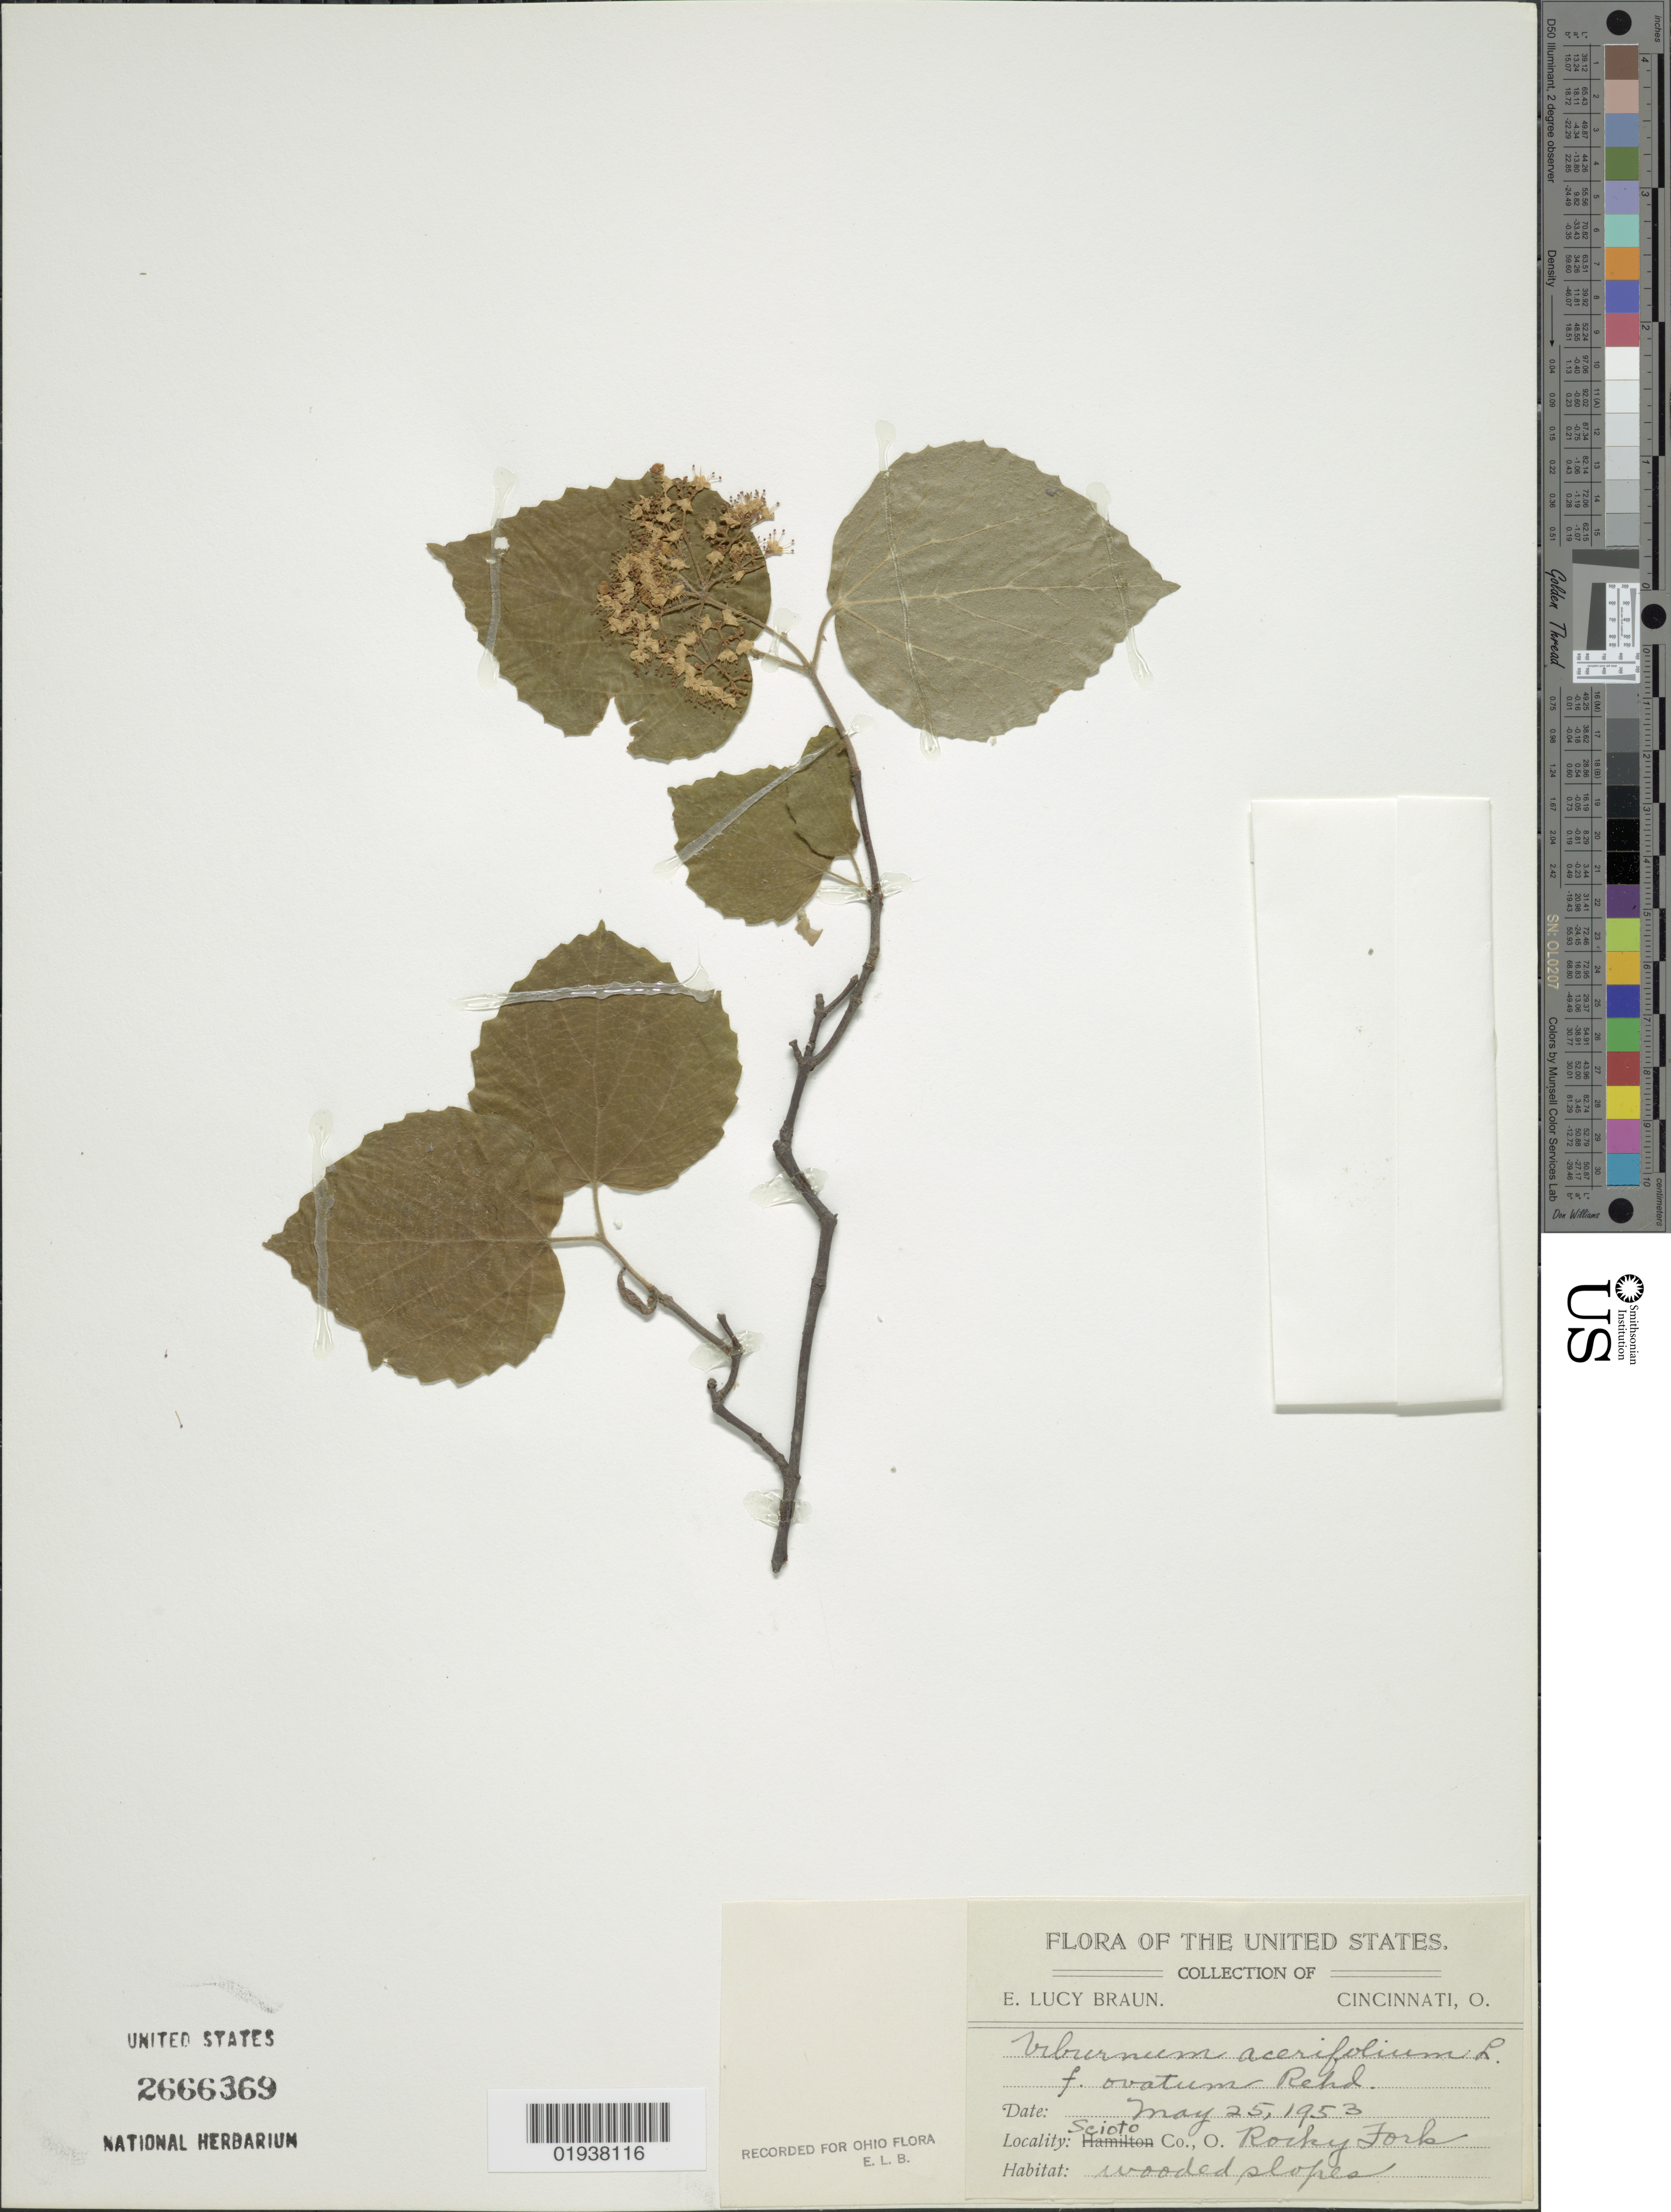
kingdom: Plantae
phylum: Tracheophyta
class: Magnoliopsida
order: Dipsacales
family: Viburnaceae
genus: Viburnum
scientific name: Viburnum acerifolium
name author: L.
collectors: E. L. Braun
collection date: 1953-05-25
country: United States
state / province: Ohio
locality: Scioto Co., O. Rocky Fork.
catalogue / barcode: US 2666369